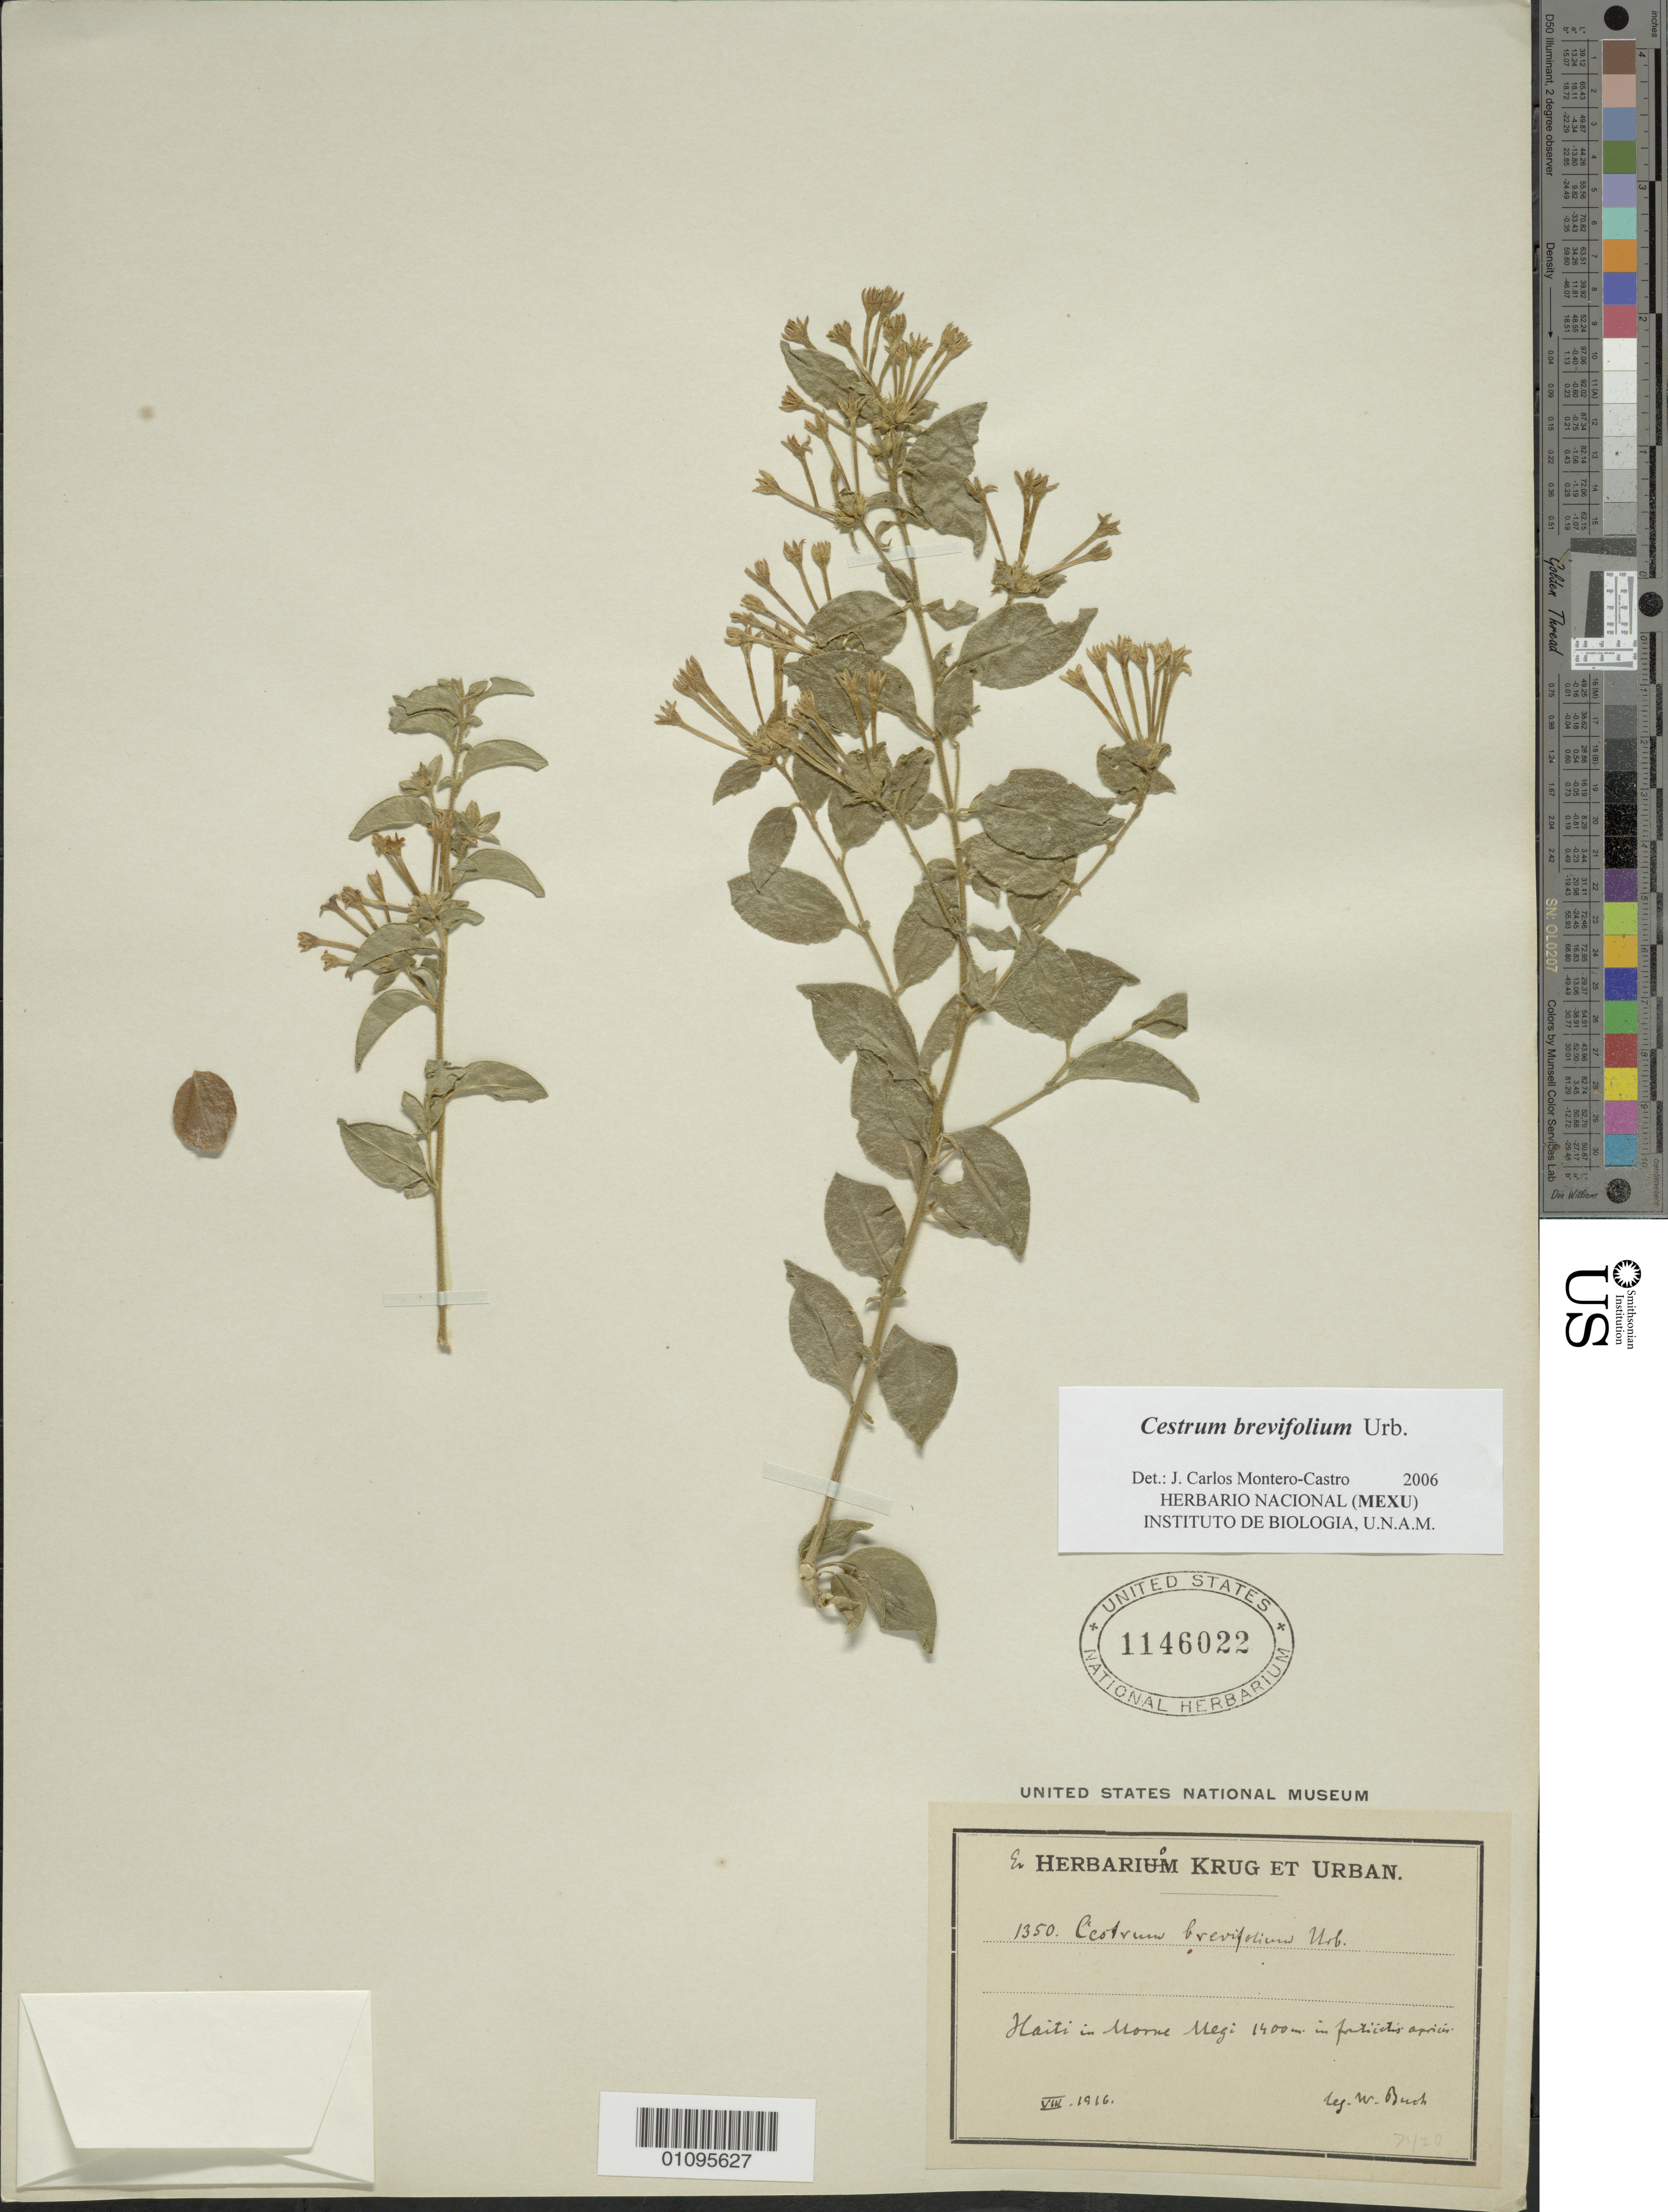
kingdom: Plantae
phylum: Tracheophyta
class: Magnoliopsida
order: Solanales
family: Solanaceae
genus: Cestrum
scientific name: Cestrum brevifolium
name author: Urb.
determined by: Montero-Castro, J. C.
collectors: W. Buch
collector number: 1350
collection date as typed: Aug 1916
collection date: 1916-08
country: Haiti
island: Hispaniola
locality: Morne Megi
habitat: In fruticetis aprices [?]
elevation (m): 1400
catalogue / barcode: US 1146022